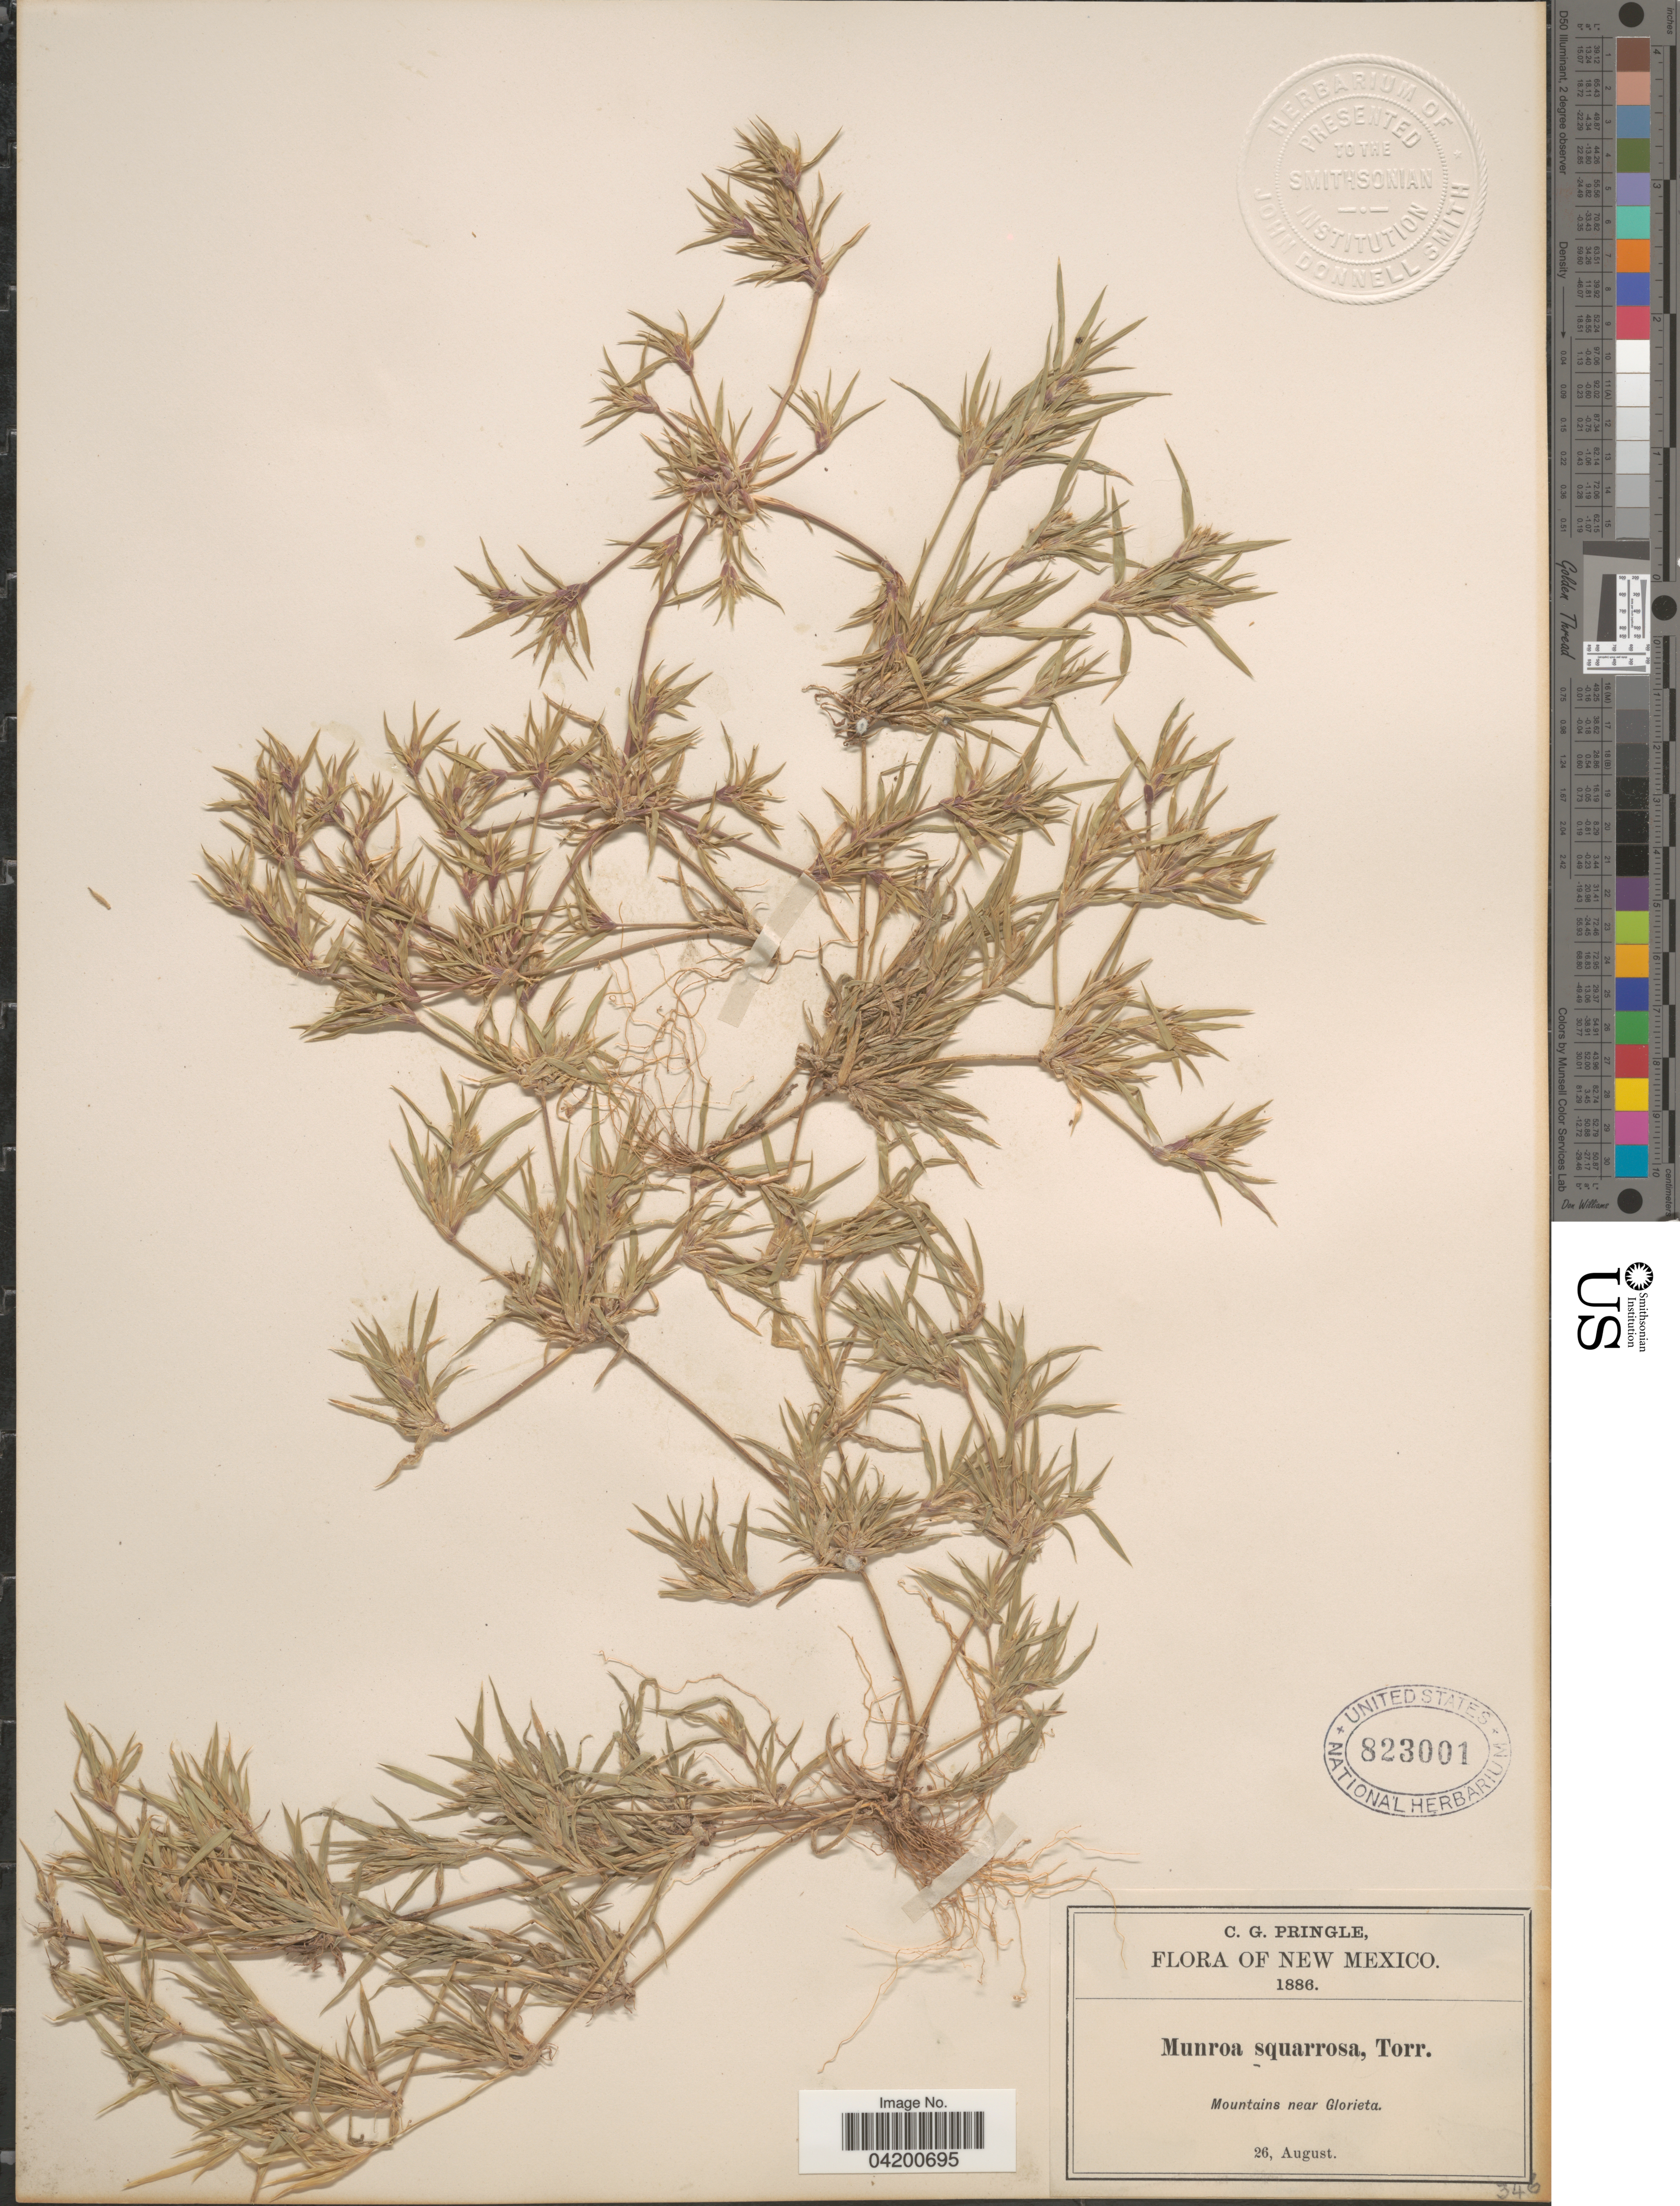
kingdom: Plantae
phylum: Tracheophyta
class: Liliopsida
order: Poales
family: Poaceae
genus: Munroa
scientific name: Munroa squarrosa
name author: (Nutt.) Torr.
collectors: C. G. Pringle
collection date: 1886-08-26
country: United States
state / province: New Mexico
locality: Mountains near Glorieta.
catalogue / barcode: US 823001